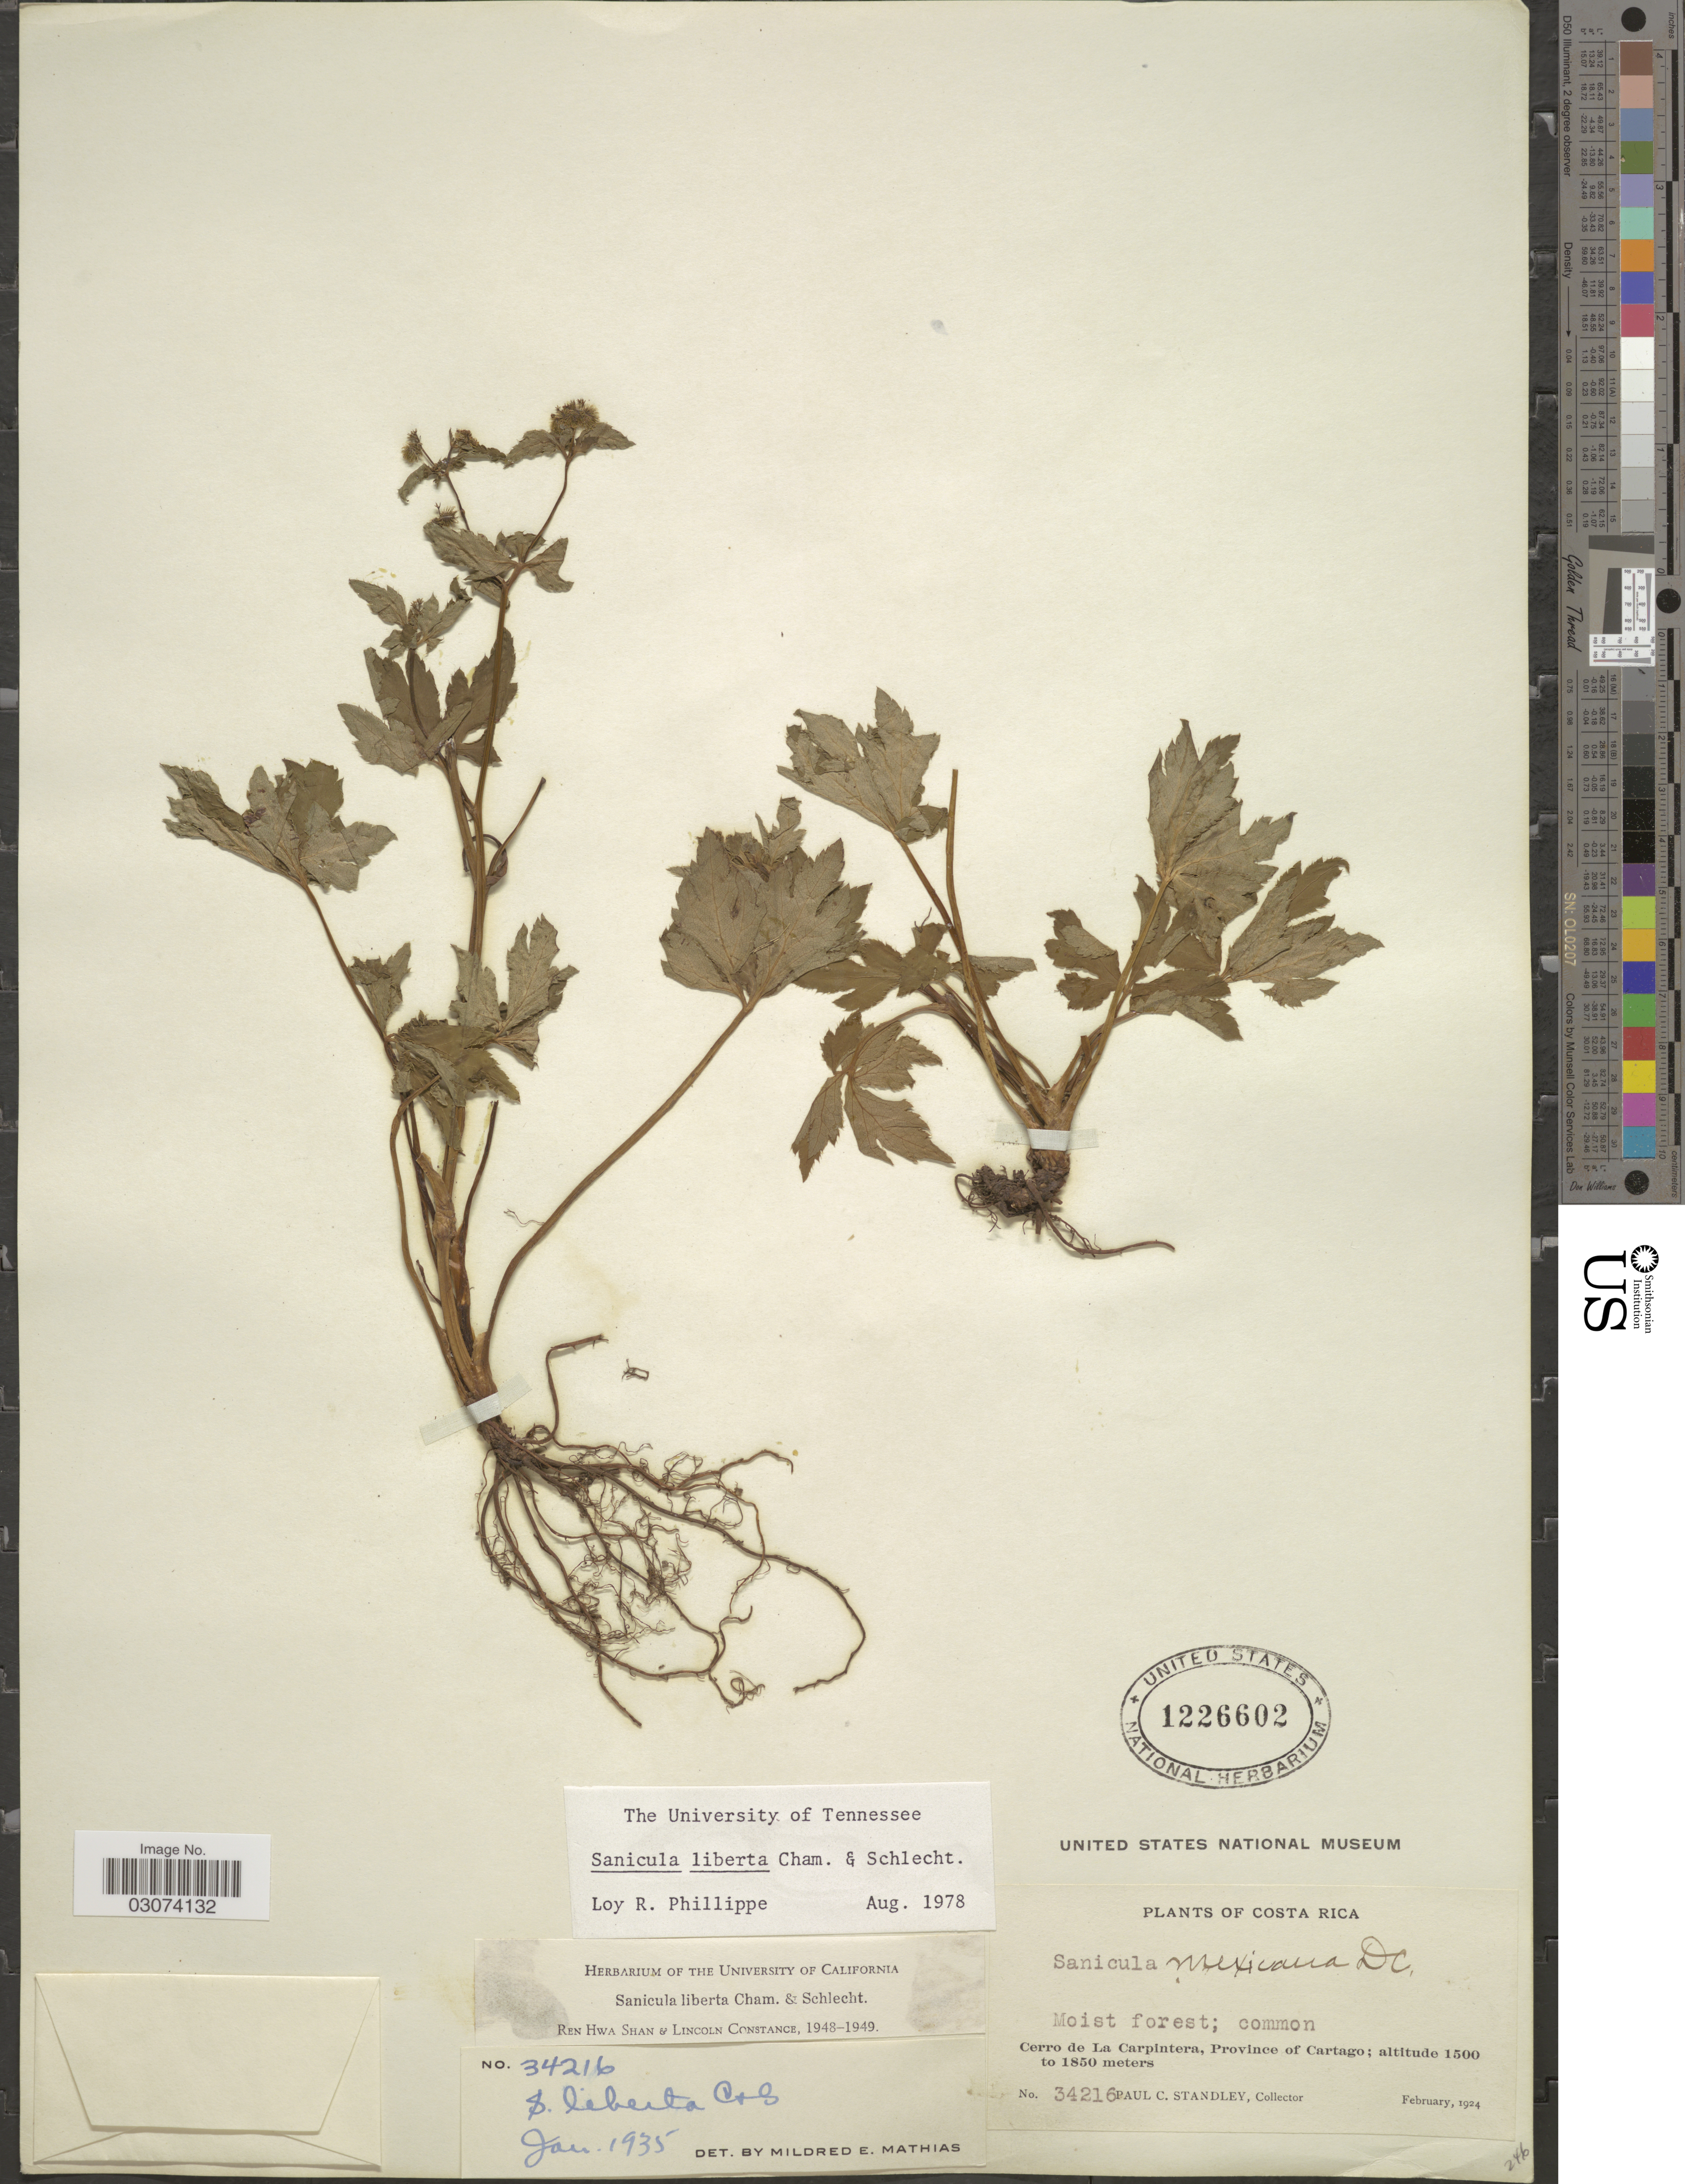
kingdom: Plantae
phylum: Tracheophyta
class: Magnoliopsida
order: Apiales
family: Apiaceae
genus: Sanicula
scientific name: Sanicula liberta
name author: Cham. & Schltdl.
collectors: P. C. Standley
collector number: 34216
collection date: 1924-02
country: Costa Rica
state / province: Cartago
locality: Cerro de La Carpintera.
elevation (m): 1500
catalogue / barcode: US 1226602